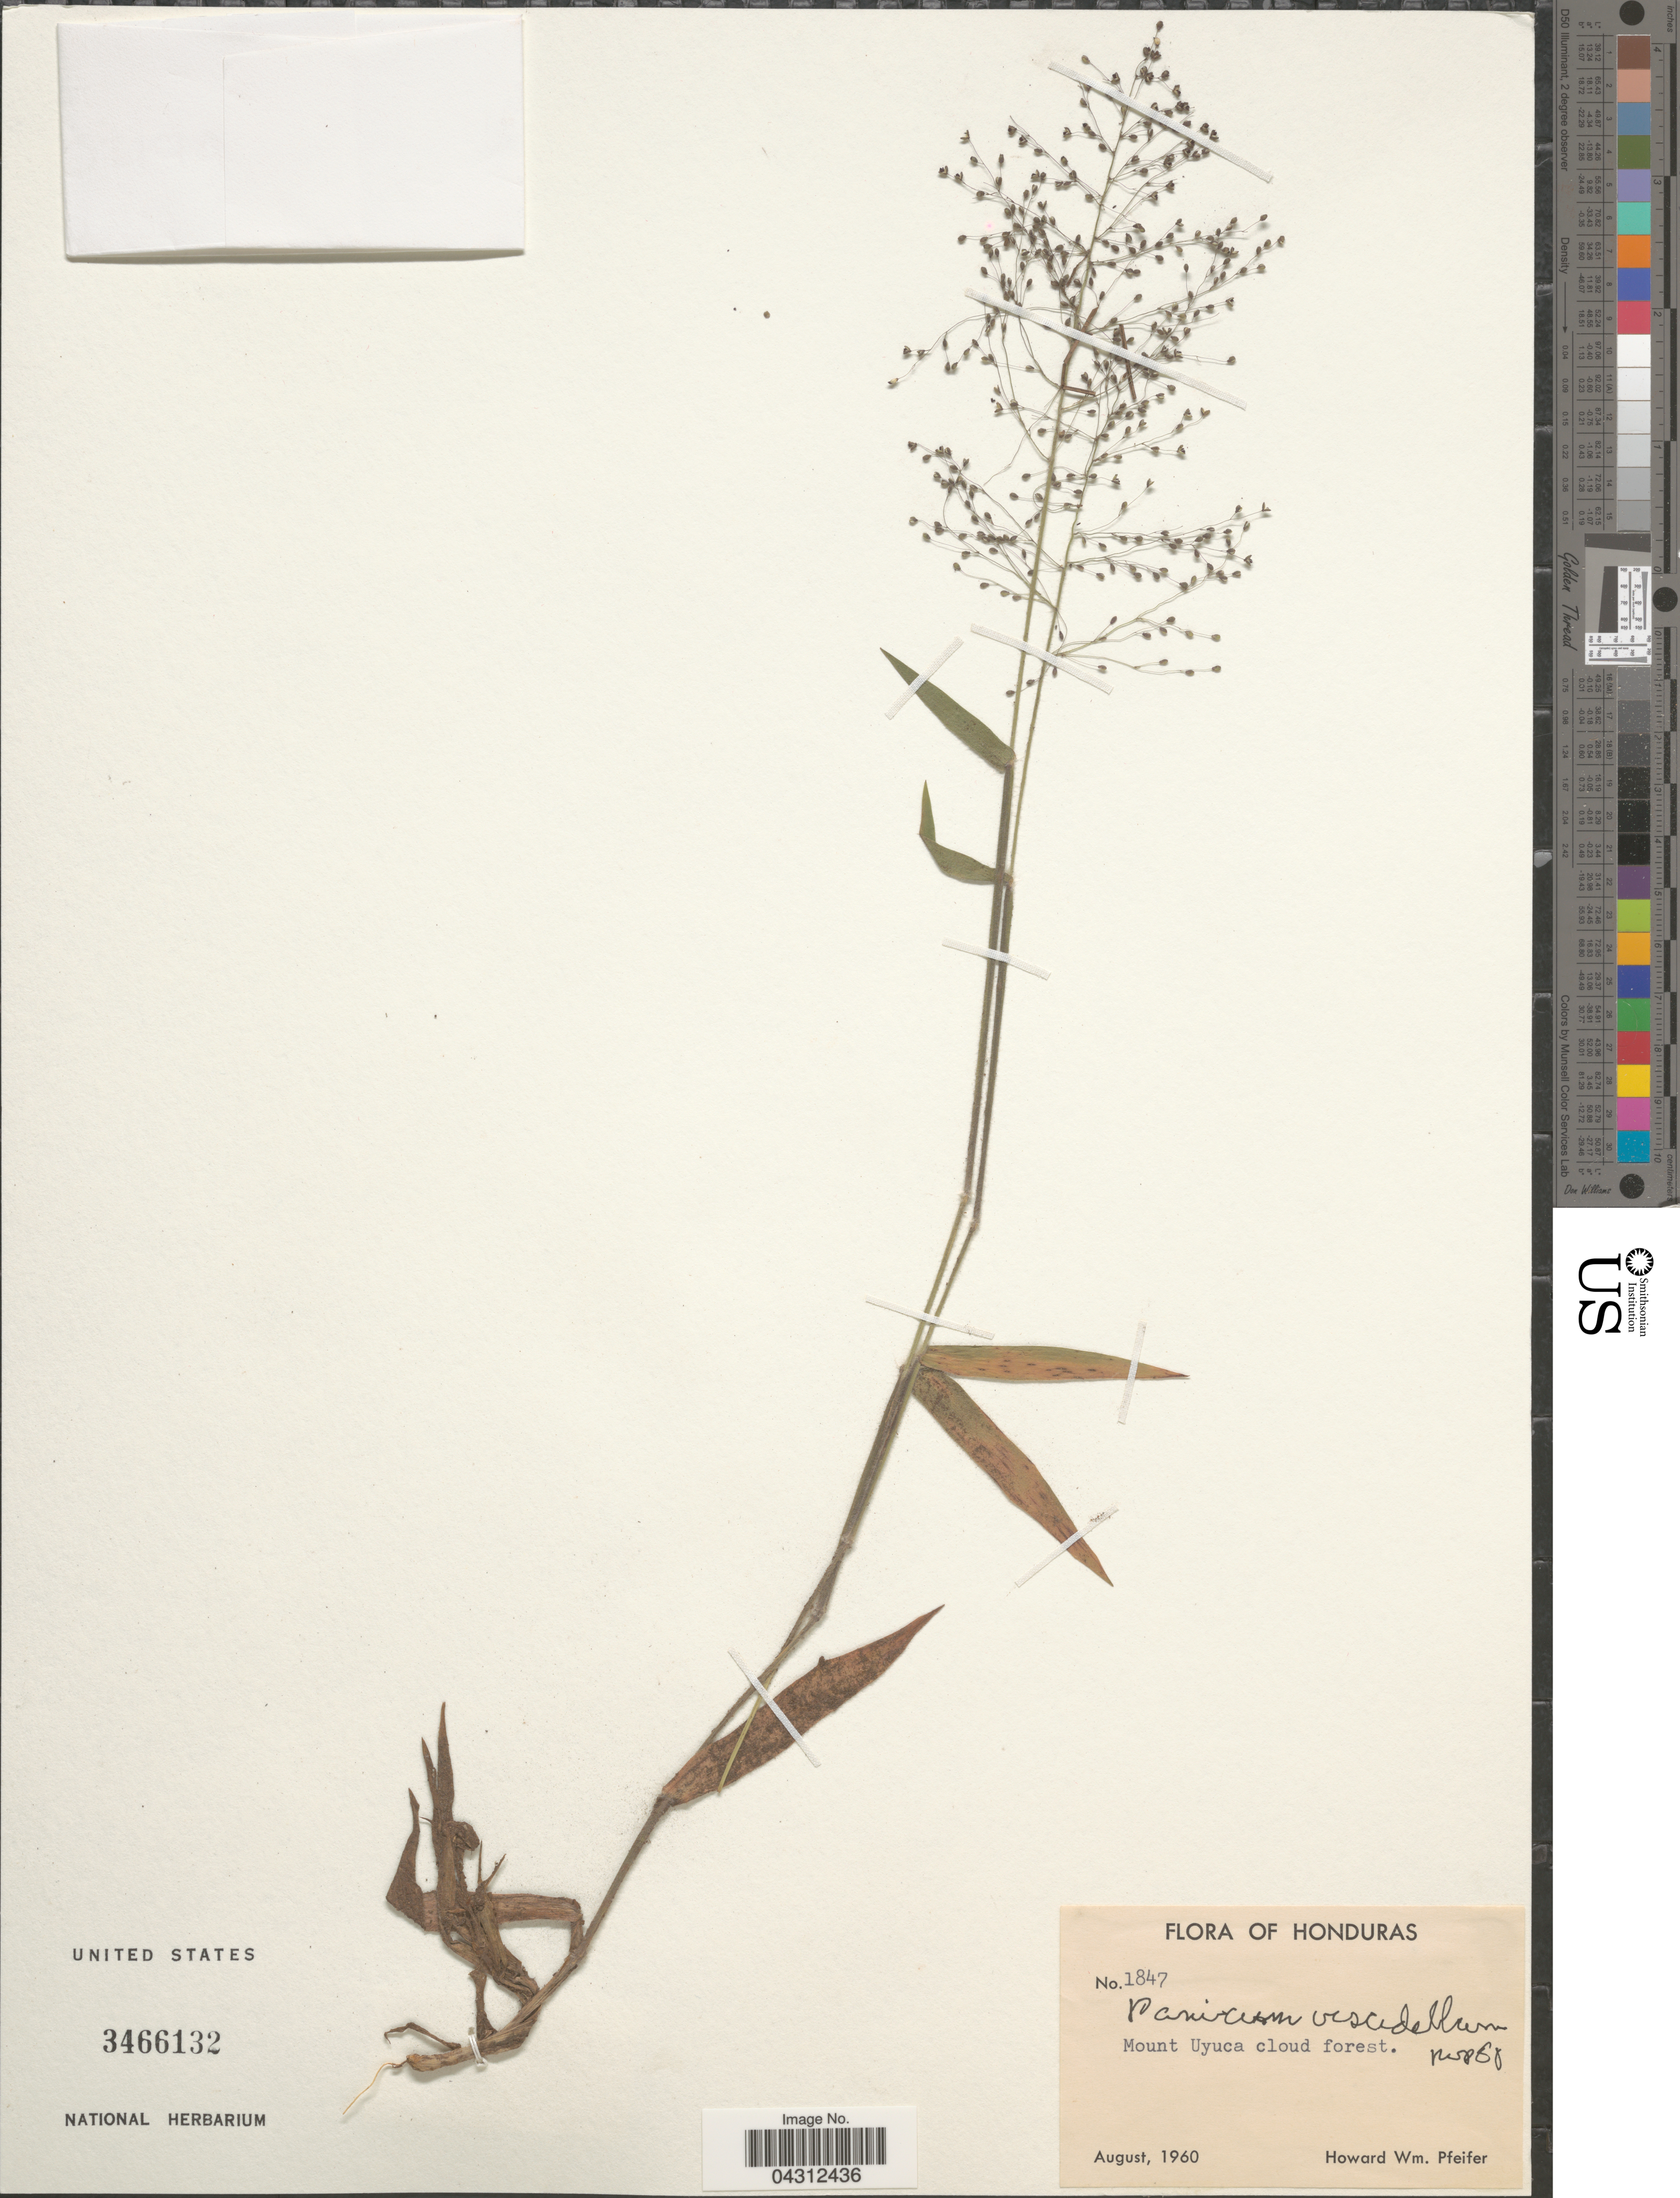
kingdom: Plantae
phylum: Tracheophyta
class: Liliopsida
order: Poales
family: Poaceae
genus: Dichanthelium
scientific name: Dichanthelium viscidellum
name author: (Scribn.) Gould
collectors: H. W. Pfeifer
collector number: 1847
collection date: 1960-08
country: Honduras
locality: Mount Uyuca cloud forest.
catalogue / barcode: US 3466132